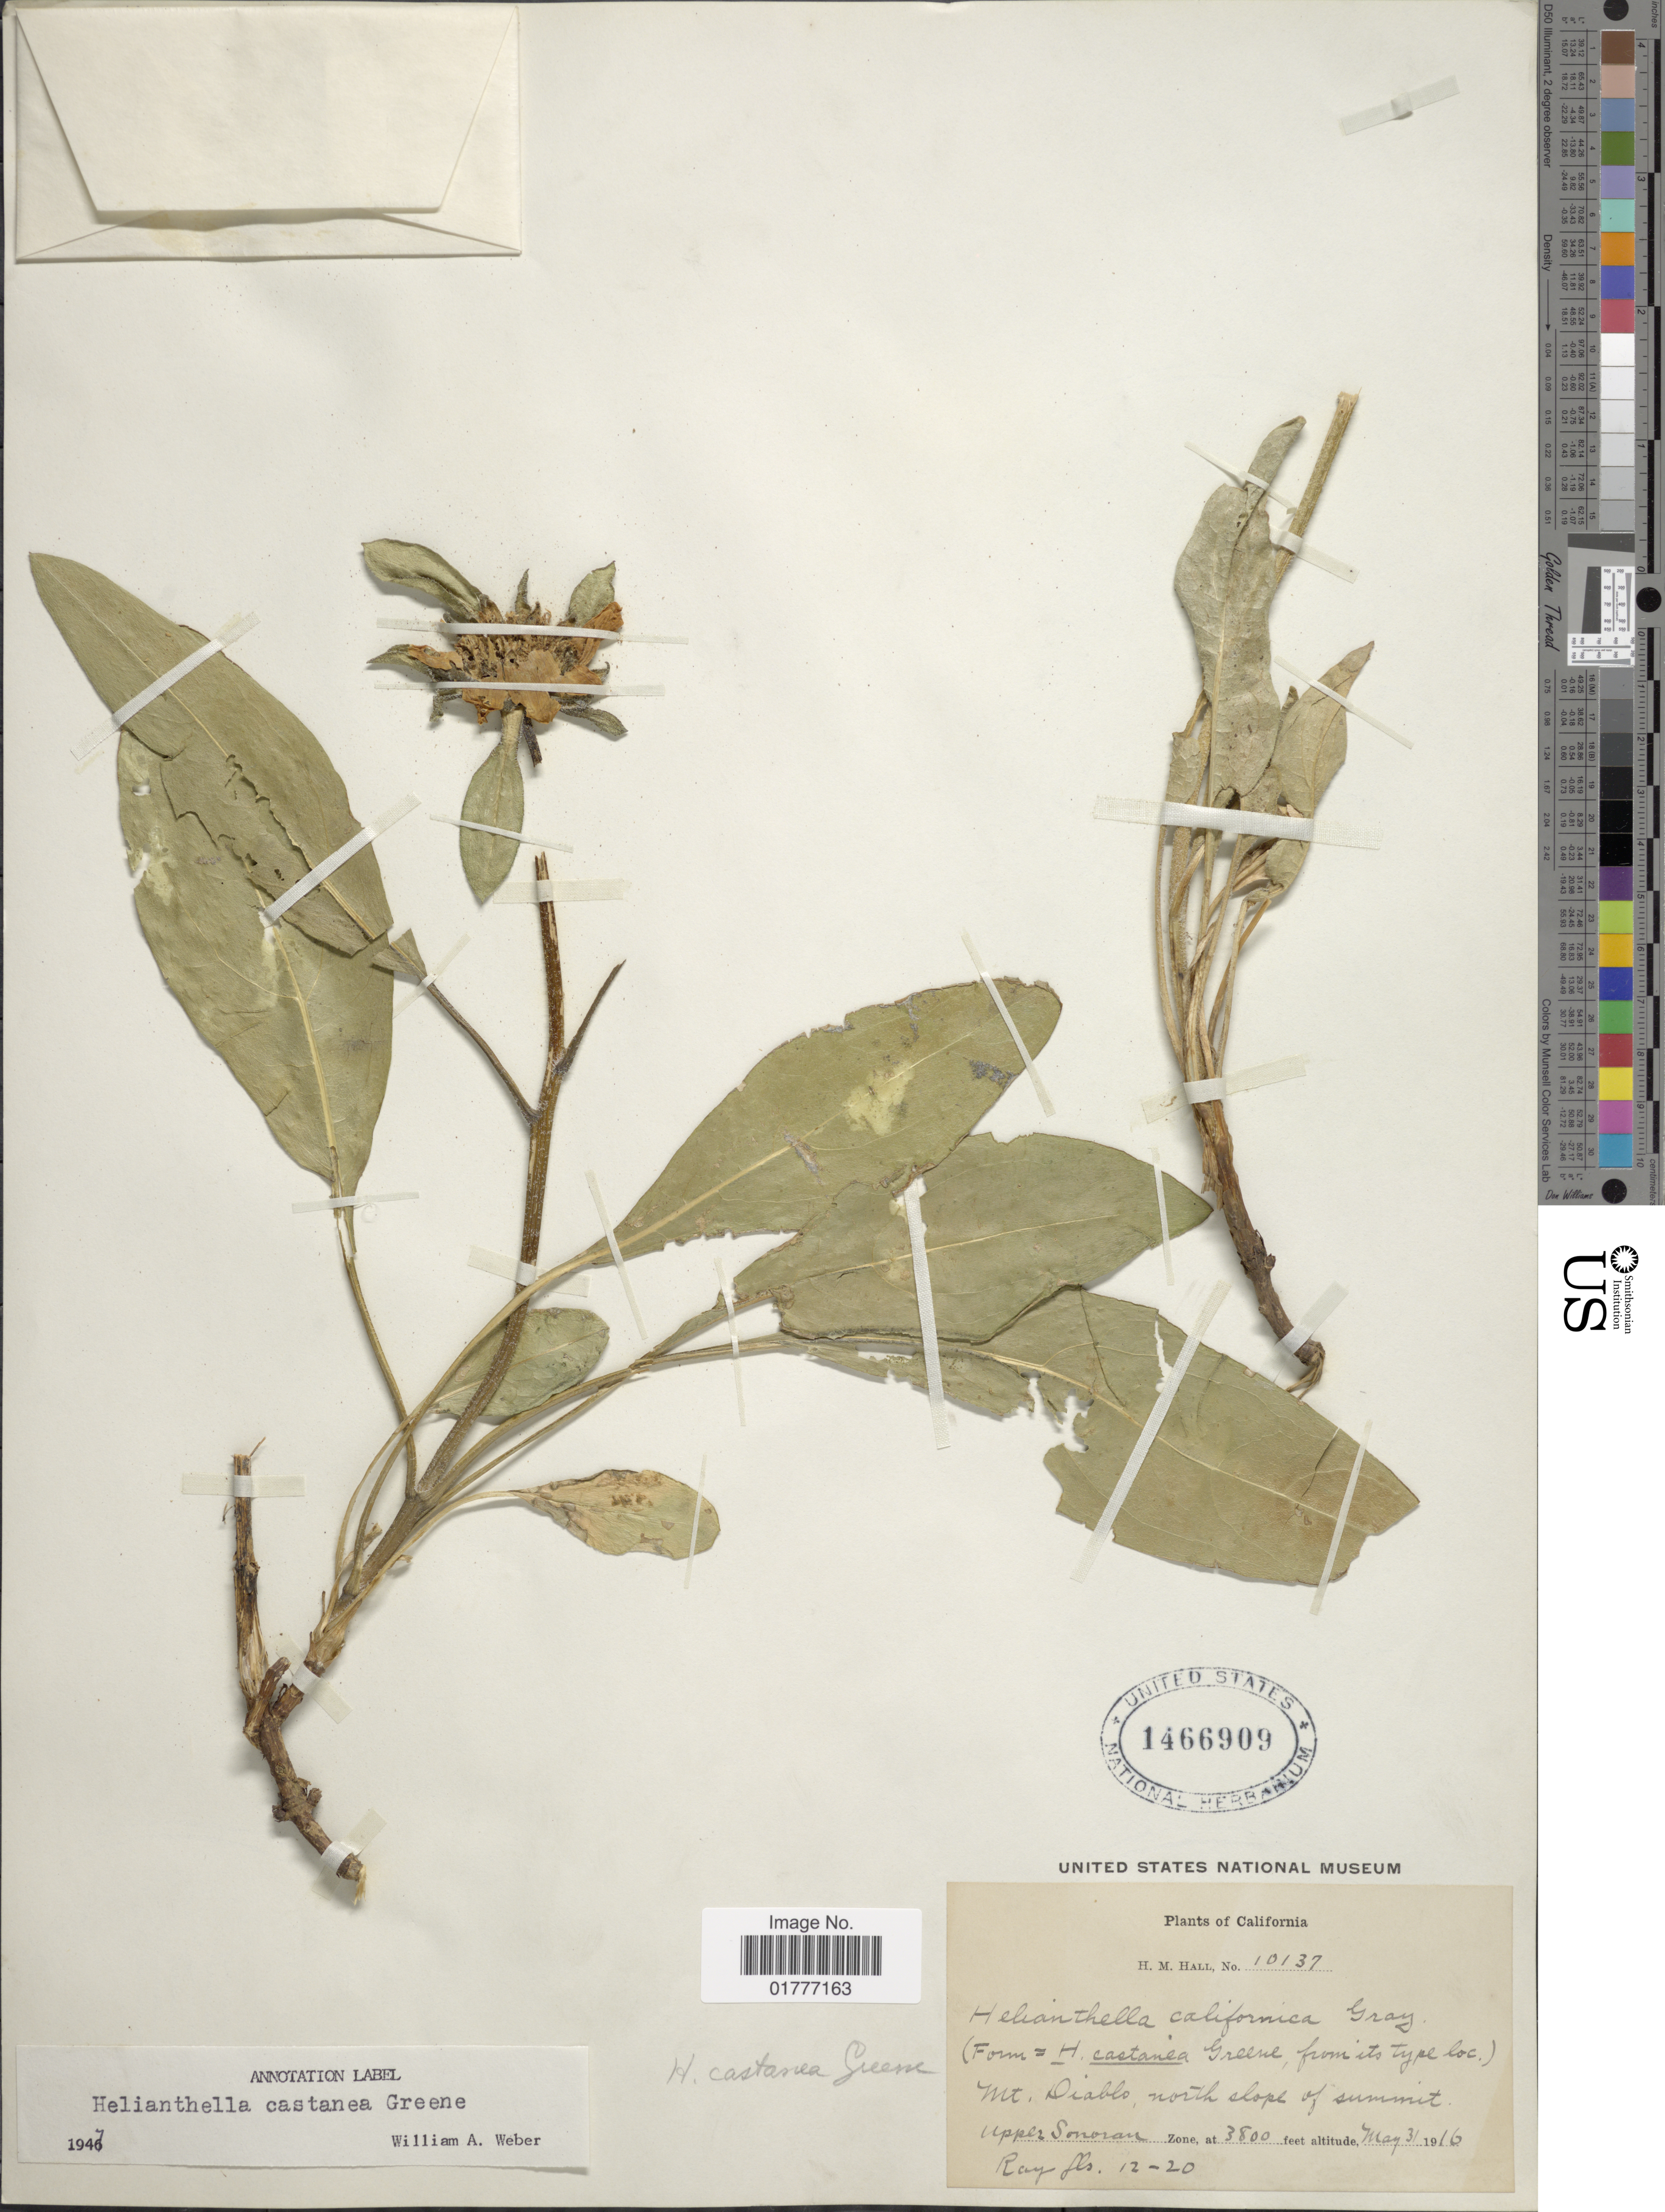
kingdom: Plantae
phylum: Tracheophyta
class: Magnoliopsida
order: Asterales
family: Asteraceae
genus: Helianthella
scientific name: Helianthella castanea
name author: Greene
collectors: H. M. Hall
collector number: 10137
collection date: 1916-05-31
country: United States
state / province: California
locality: Mt. Diablo, north slope of summit. Upper Sonoran Zone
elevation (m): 1158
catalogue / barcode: US 1466909